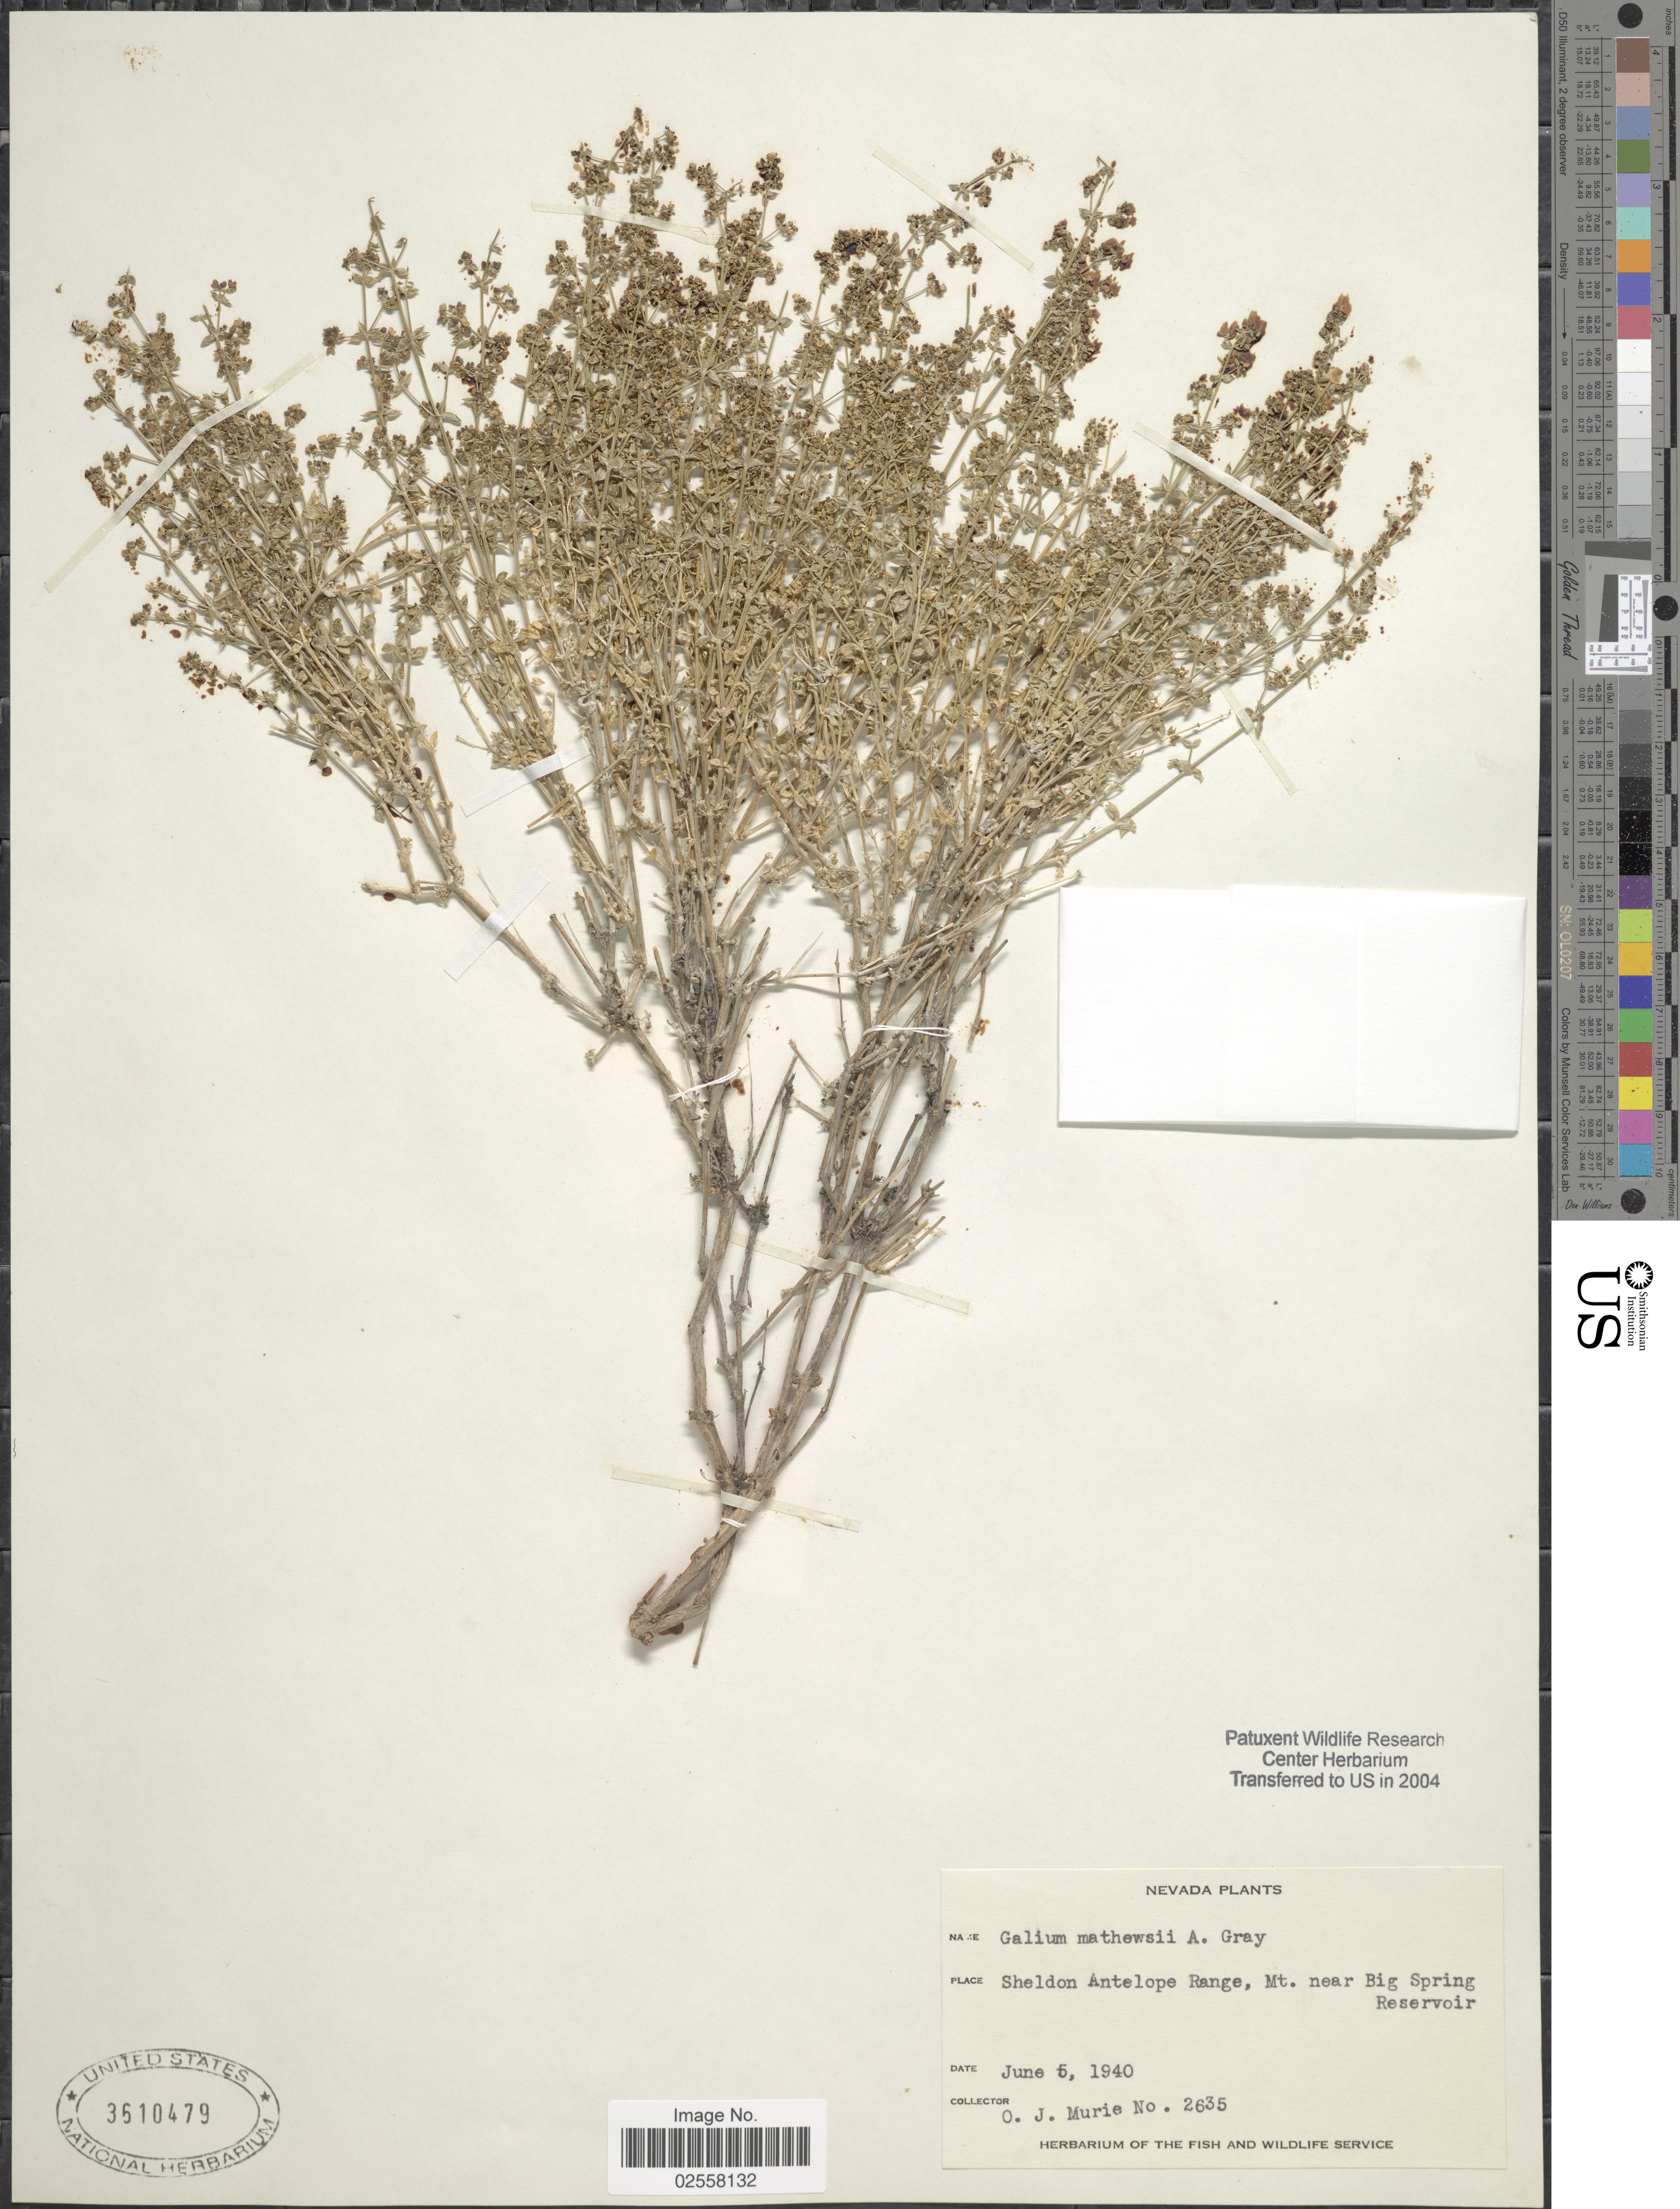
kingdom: Plantae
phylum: Tracheophyta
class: Magnoliopsida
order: Gentianales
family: Rubiaceae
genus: Galium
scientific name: Galium matthewsii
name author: A. Gray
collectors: O. Murie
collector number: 2635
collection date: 1940-06-05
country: United States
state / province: Nevada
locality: Sheldon Antelope Range, Mt. Near Big Spring Reservoir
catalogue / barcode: US 3610479